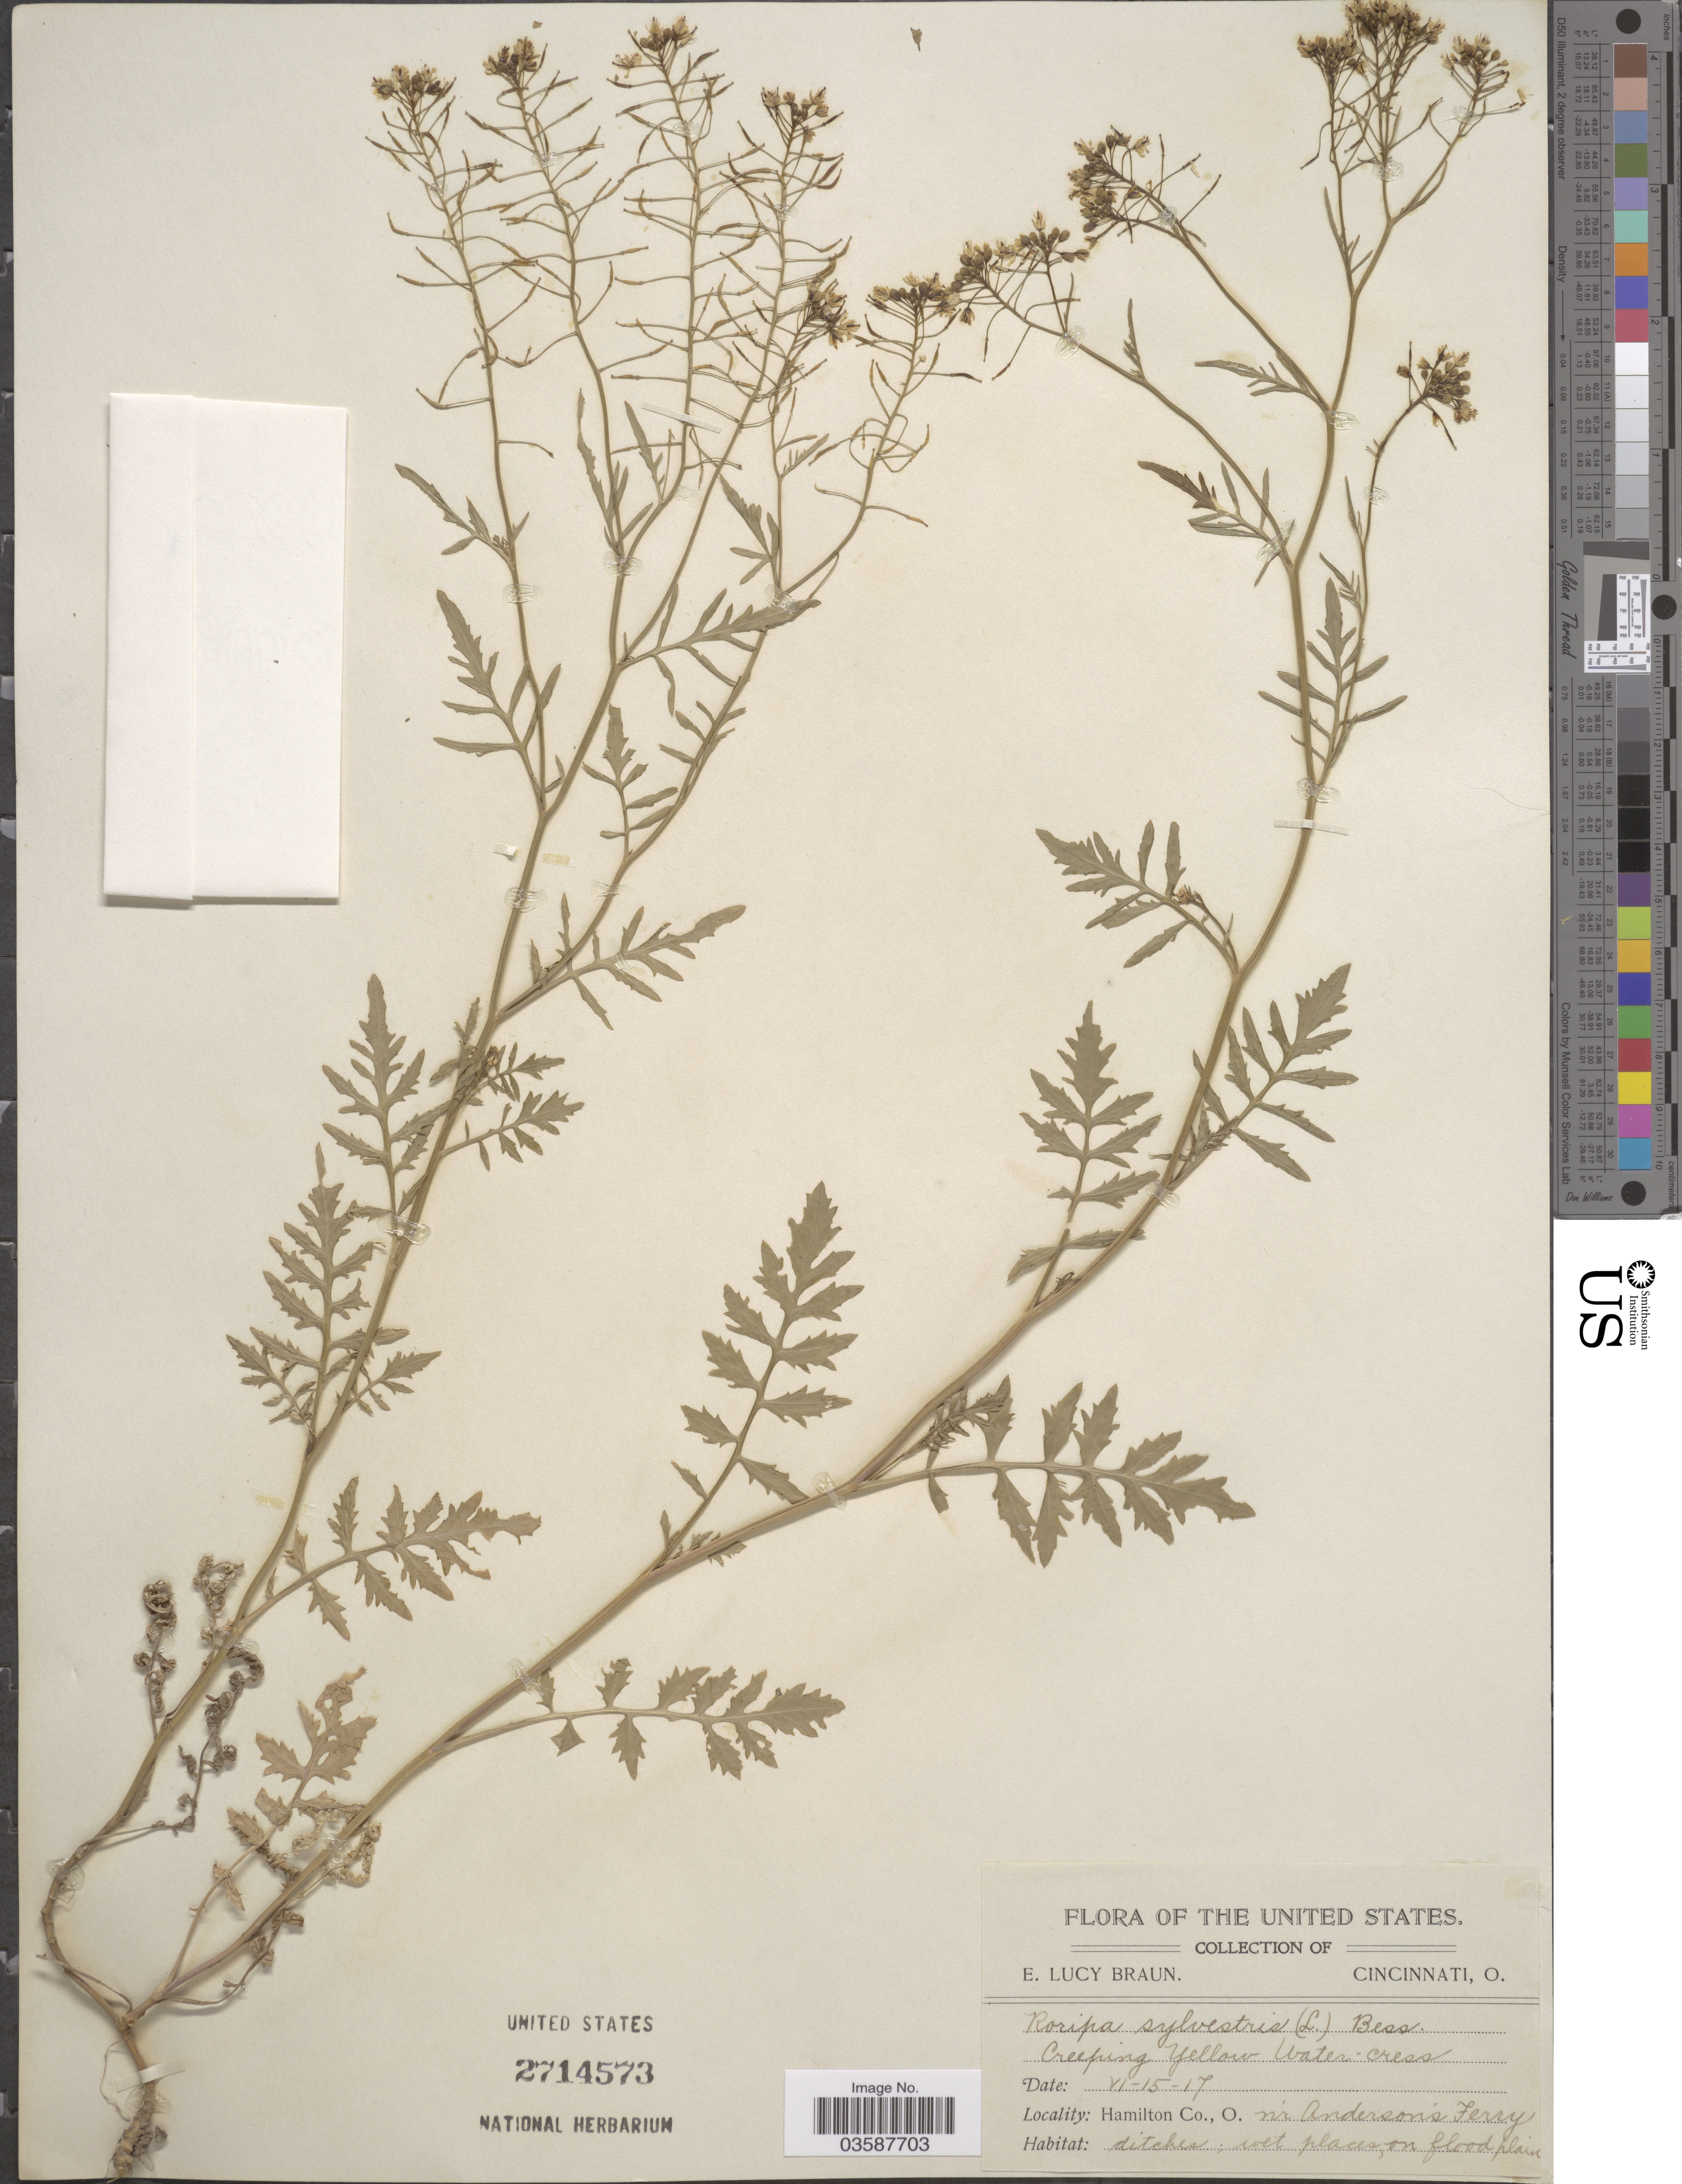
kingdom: Plantae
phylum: Tracheophyta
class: Magnoliopsida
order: Brassicales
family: Brassicaceae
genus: Rorippa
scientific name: Rorippa sylvestris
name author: (L.) Besser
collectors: E. L. Braun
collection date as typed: Transcribed d/m/y: 15/6/17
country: United States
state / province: Ohio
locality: Hamilton Co., nr Anderson's Ferry.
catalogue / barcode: US 2714573